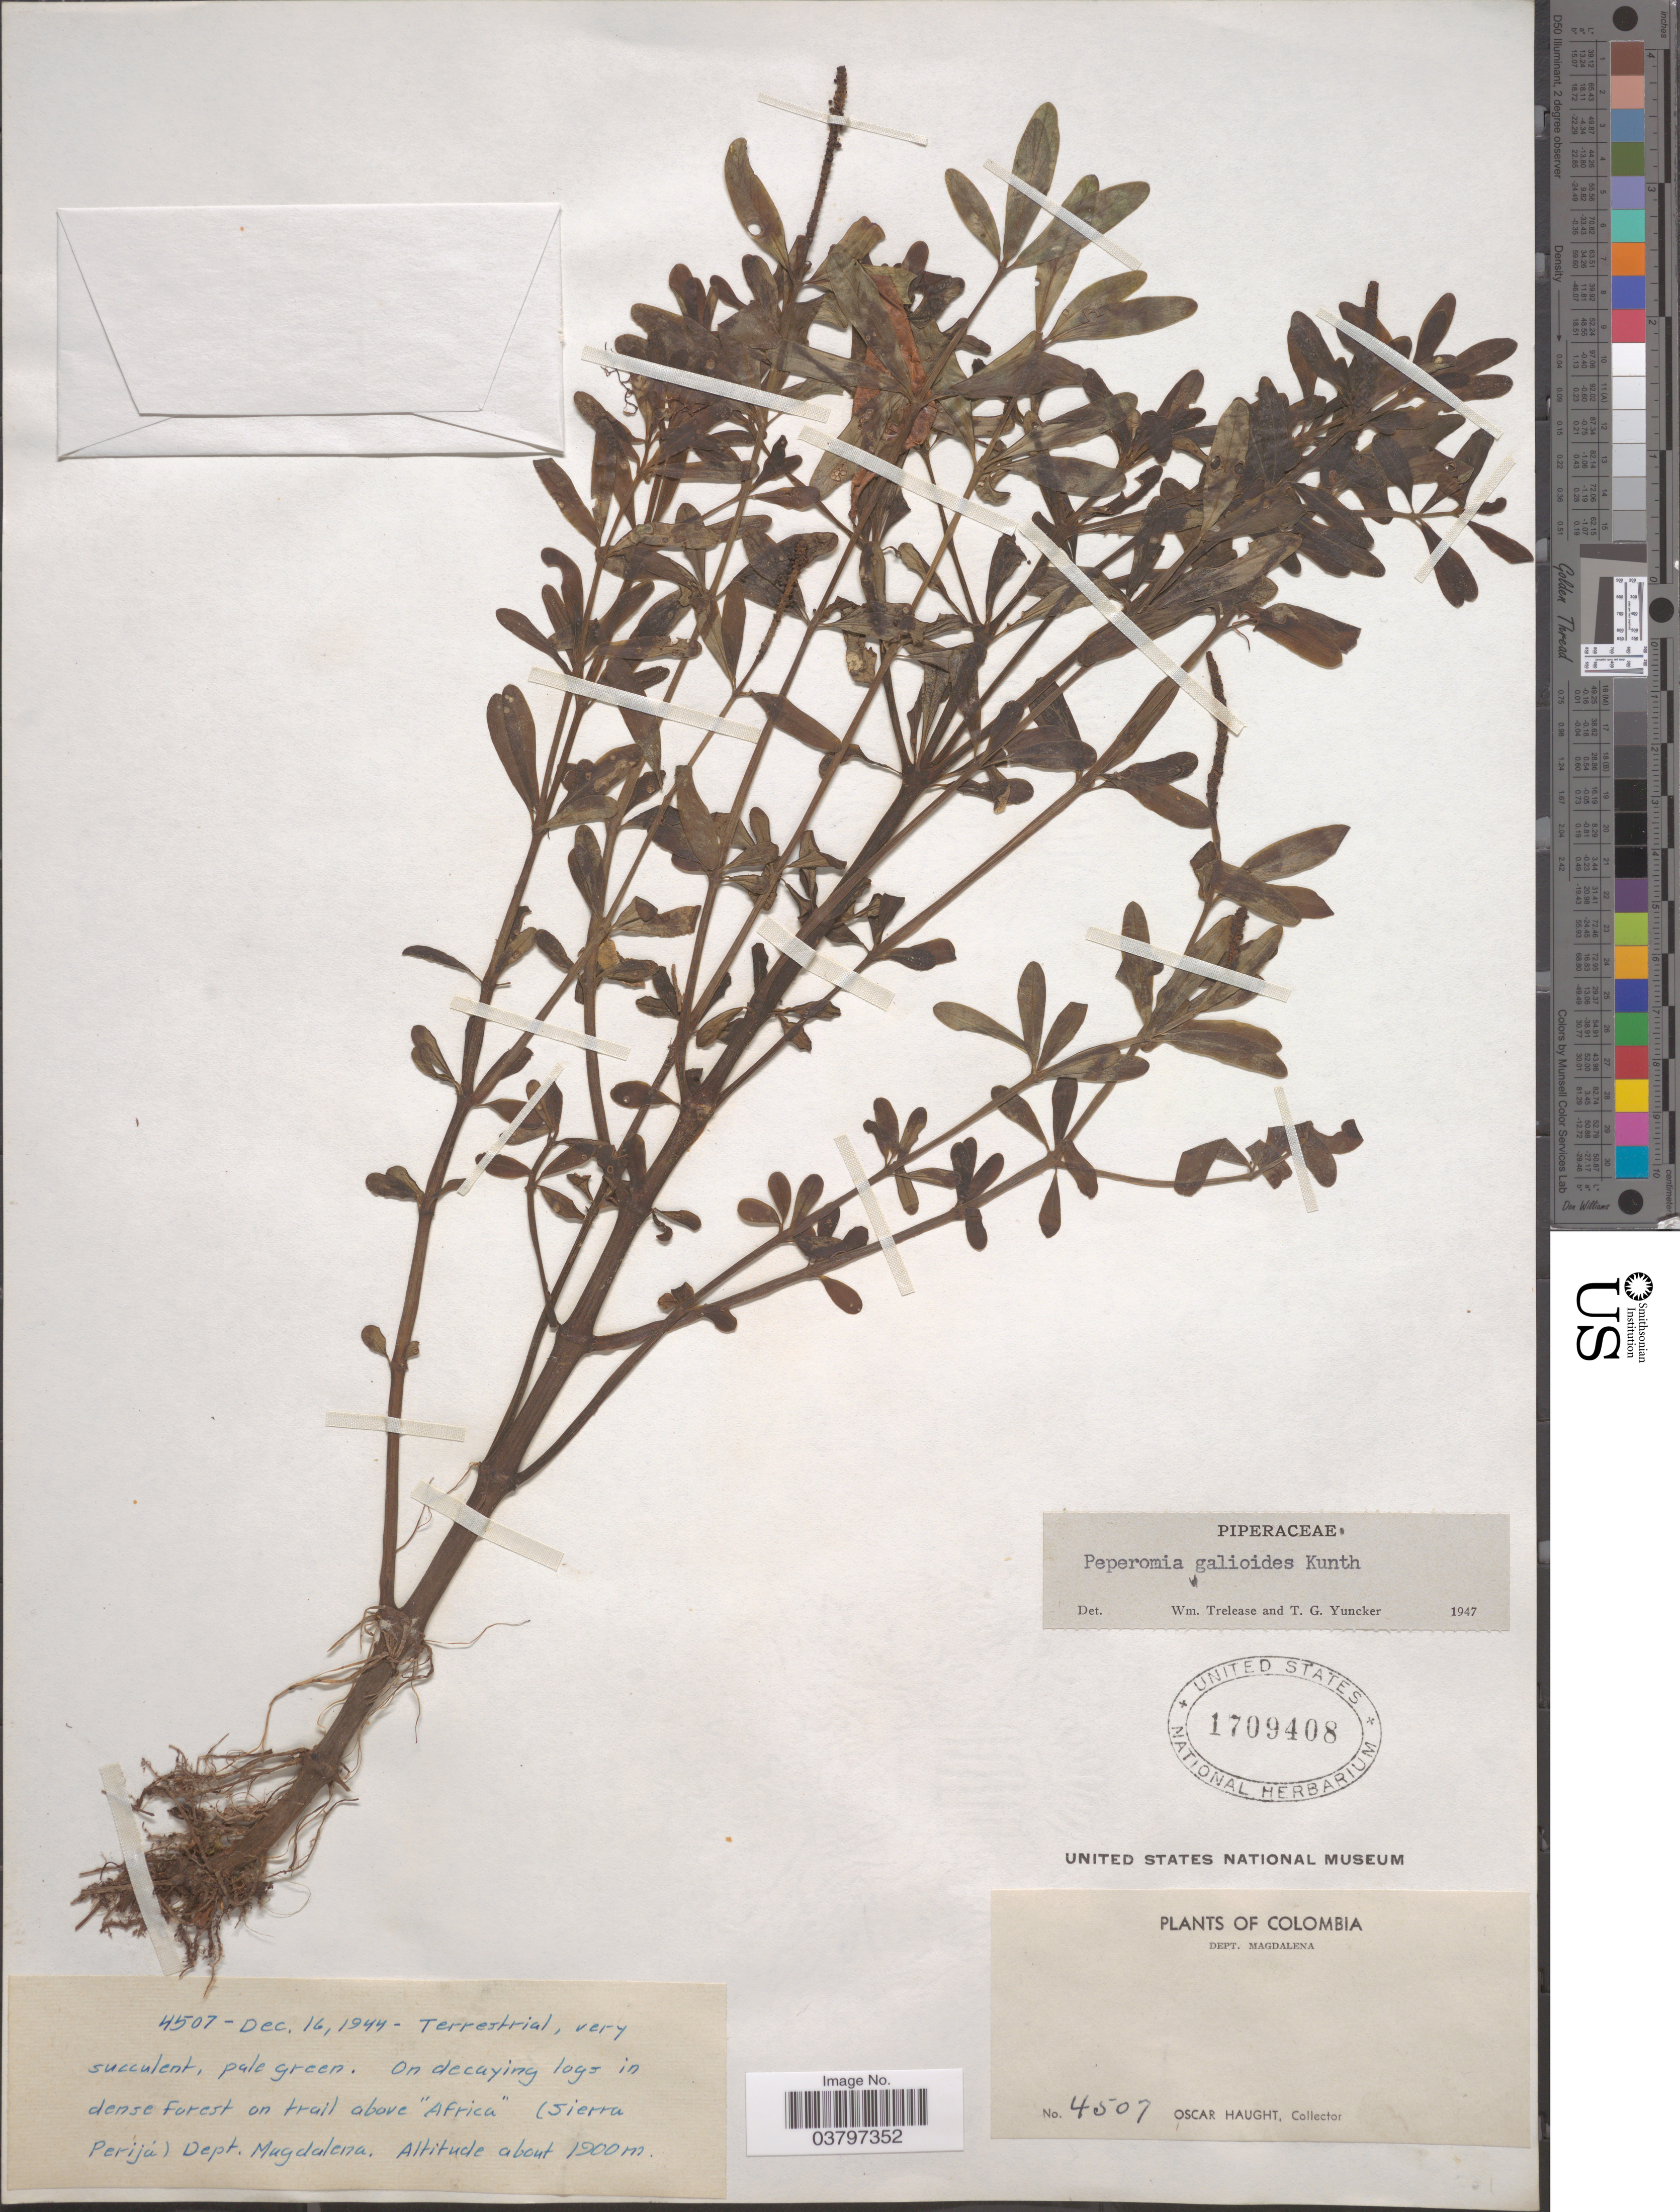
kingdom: Plantae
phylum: Tracheophyta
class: Magnoliopsida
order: Piperales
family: Piperaceae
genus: Peperomia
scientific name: Peperomia galioides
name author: Kunth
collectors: O. Haught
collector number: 4507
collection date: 1944-12-16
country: Colombia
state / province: Magdalena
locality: On trail above "Africa" (Sierra Perijá) Dept. Magdalena.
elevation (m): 1900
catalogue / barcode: US 1709408